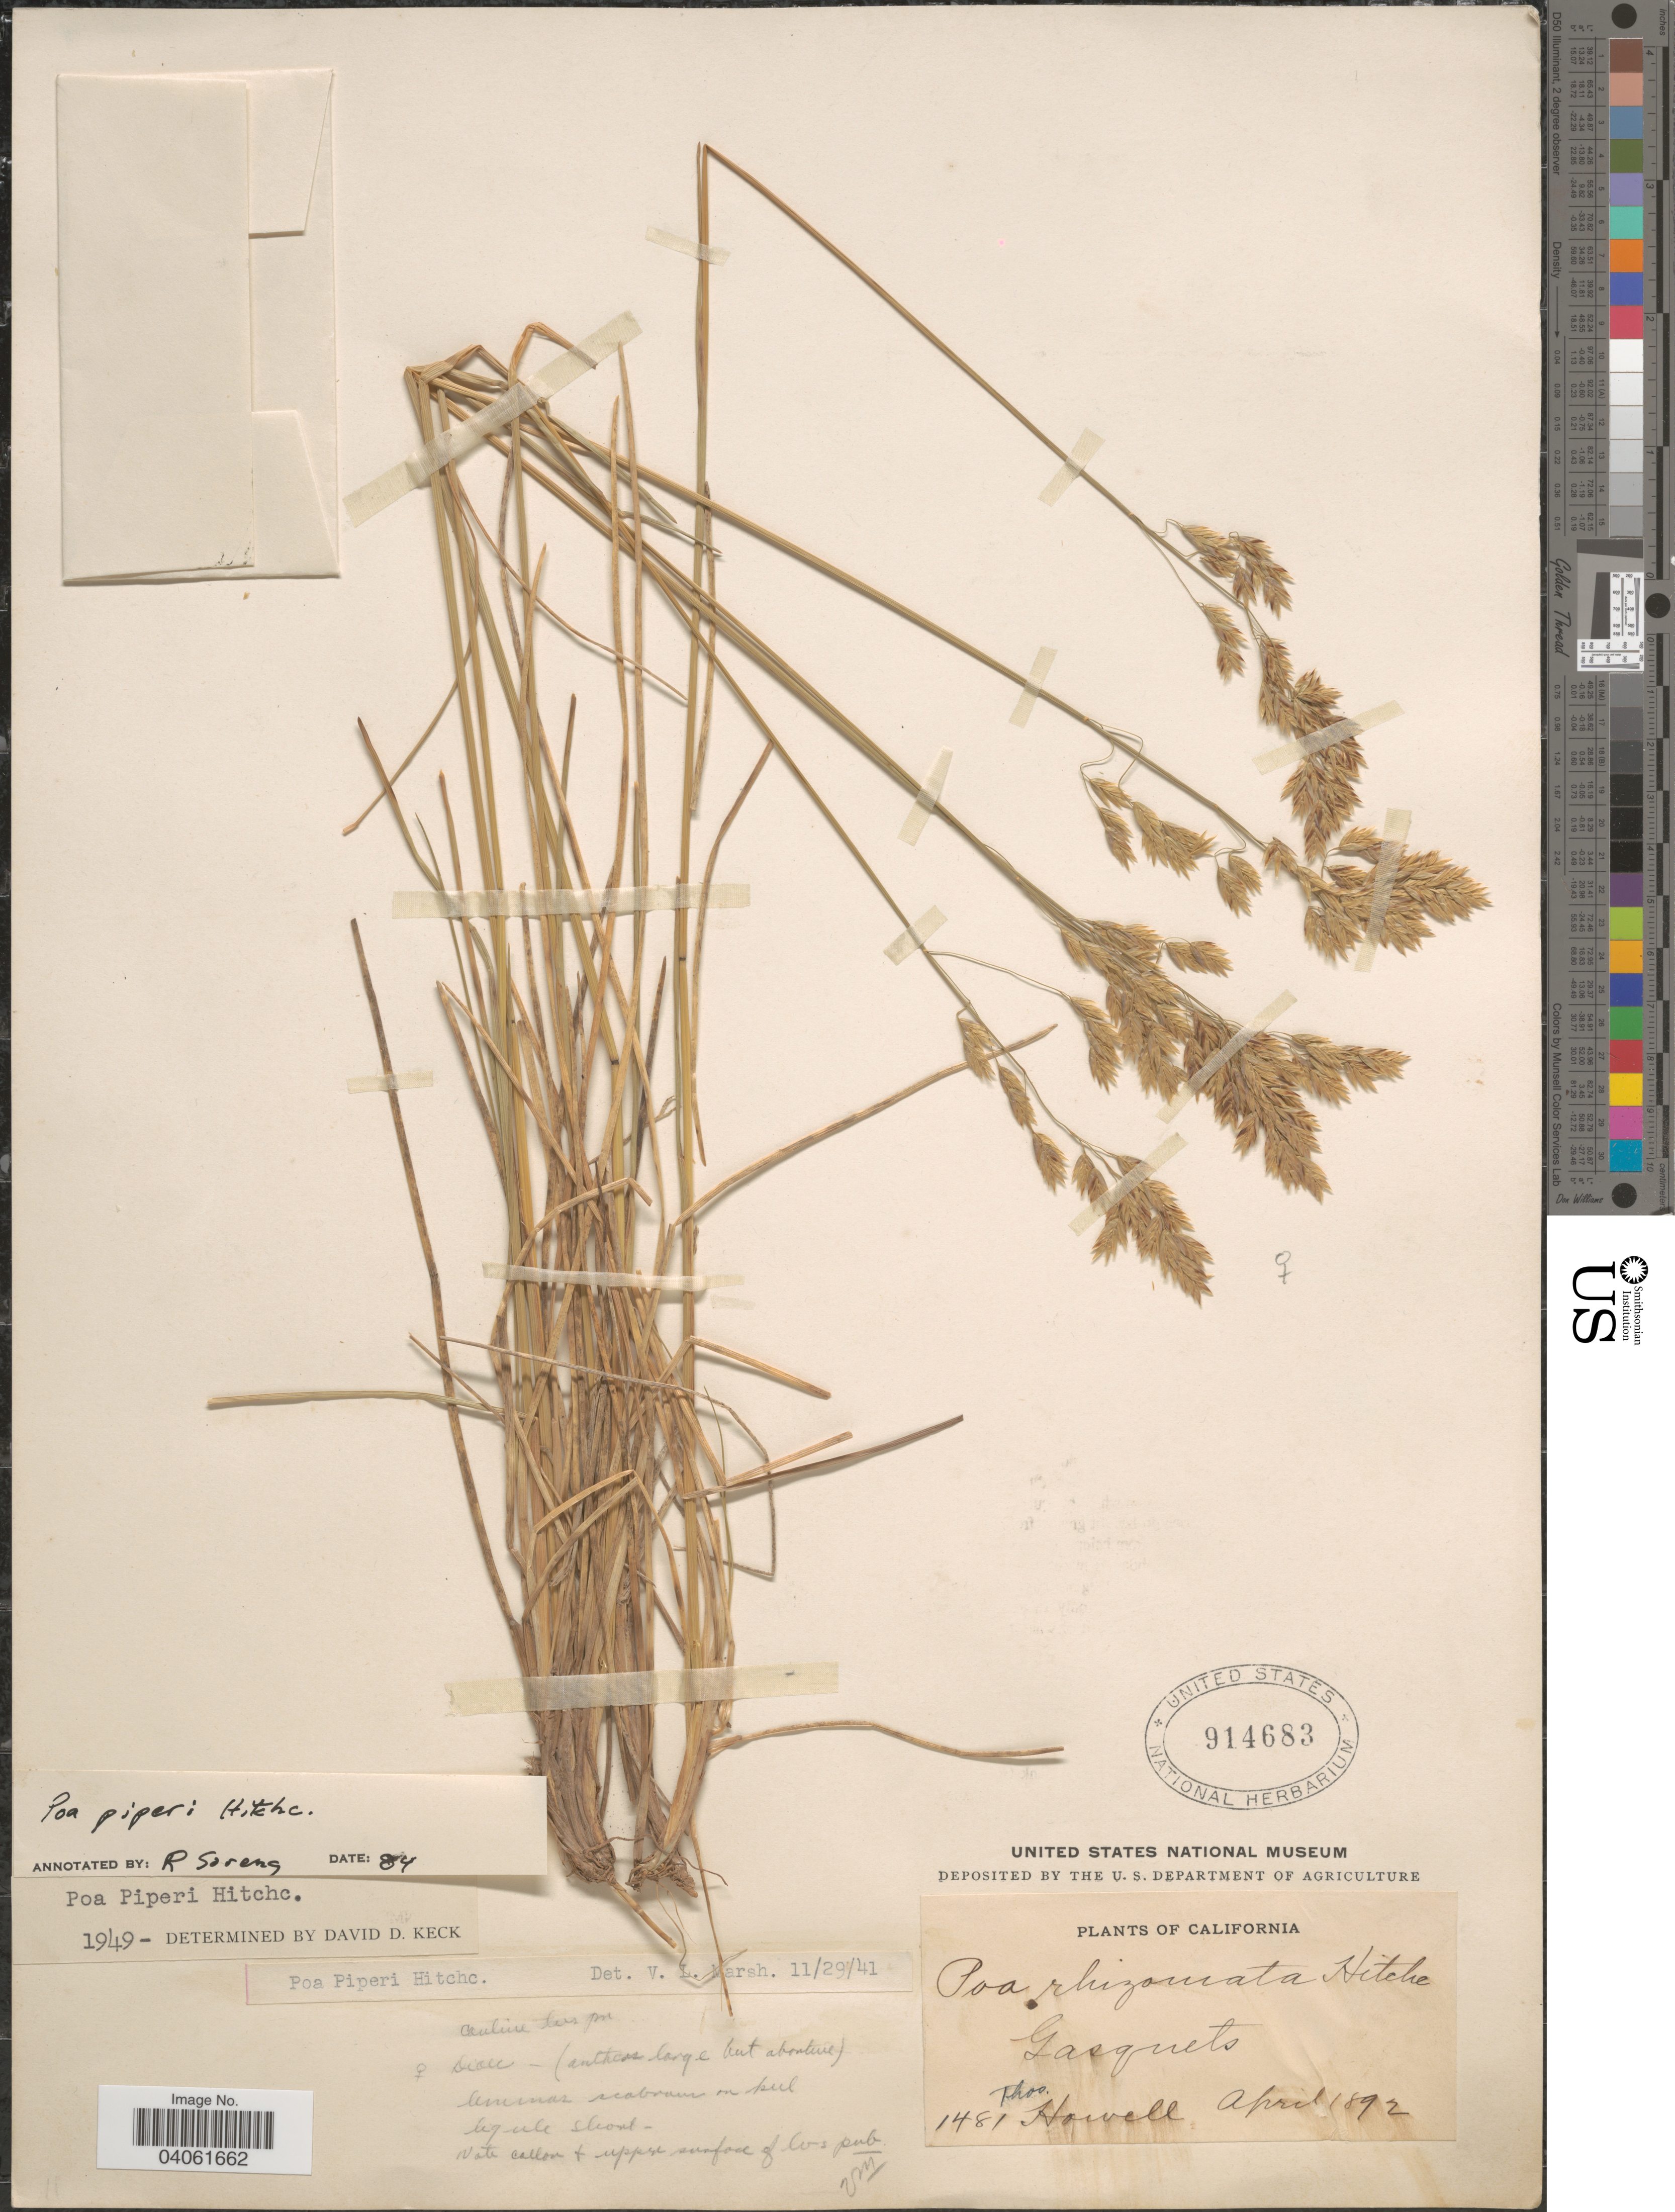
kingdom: Plantae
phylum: Tracheophyta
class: Liliopsida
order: Poales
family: Poaceae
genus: Poa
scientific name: Poa piperi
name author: Hitchc.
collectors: T. Howell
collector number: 1481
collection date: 1892-04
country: United States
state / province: California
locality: Gasquets.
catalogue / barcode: US 914683